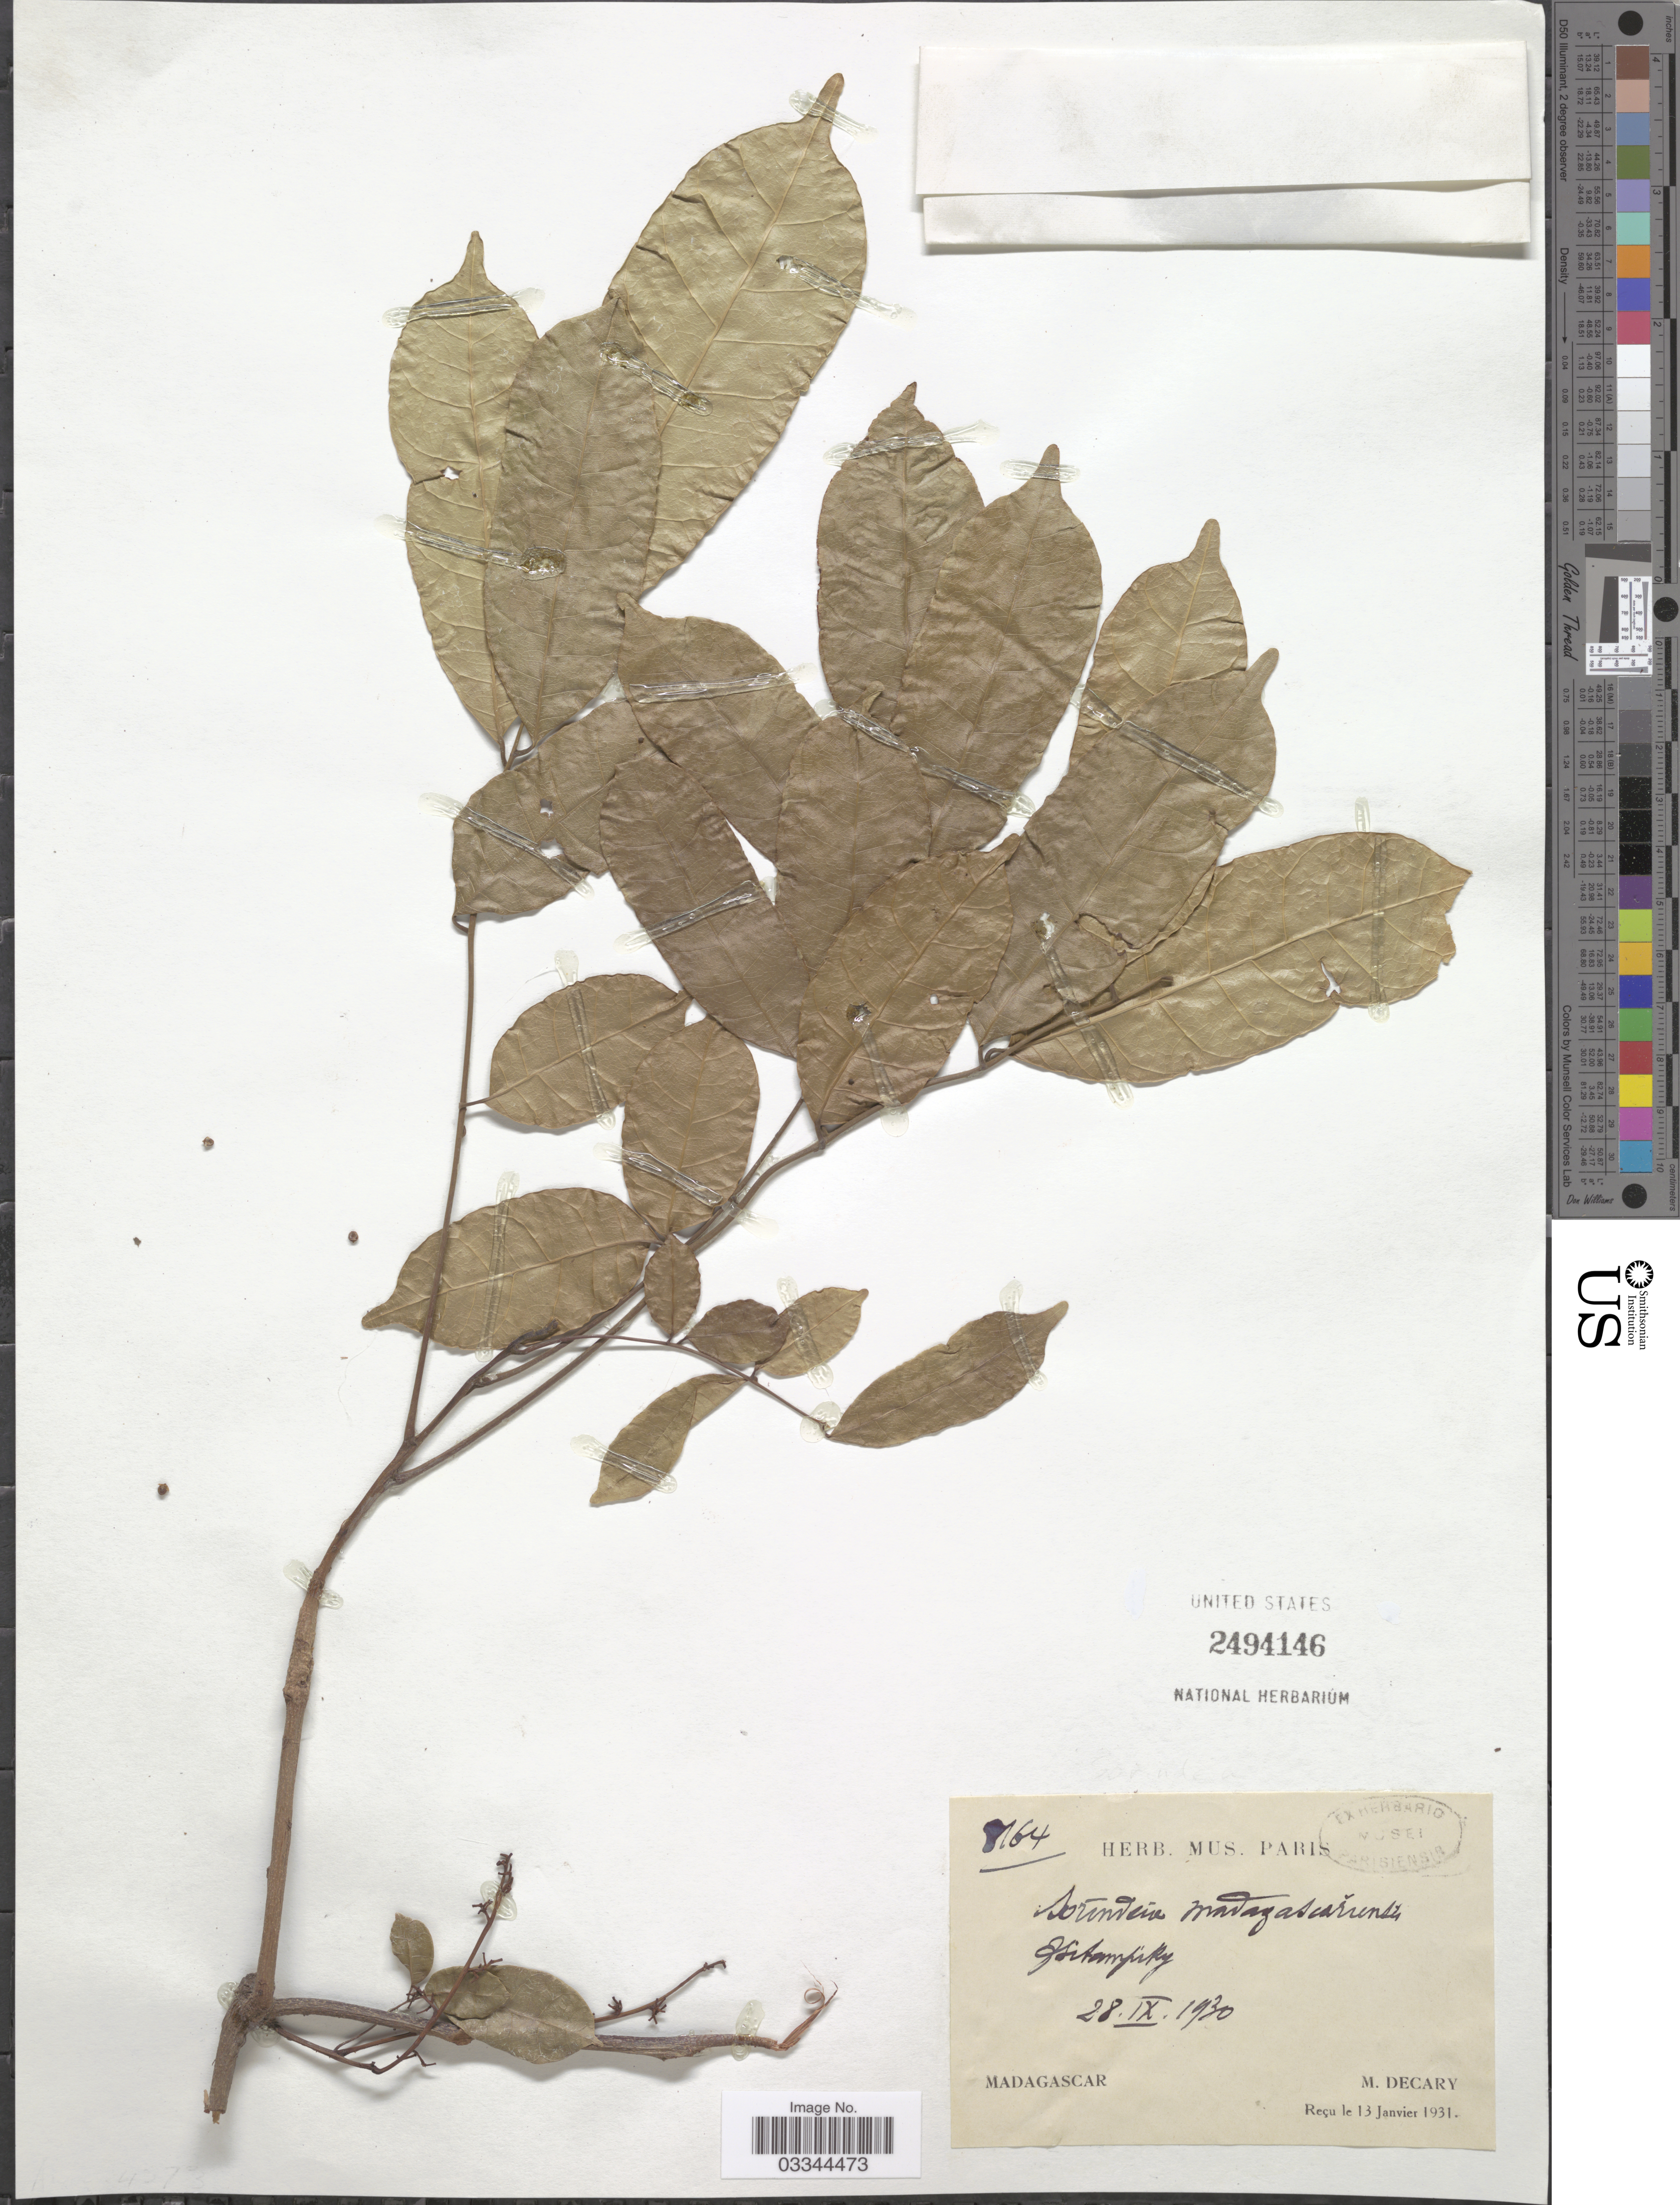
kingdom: Plantae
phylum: Tracheophyta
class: Magnoliopsida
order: Sapindales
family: Anacardiaceae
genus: Sorindeia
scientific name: Sorindeia madagascariensis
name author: Thouars ex DC.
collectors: R. Decary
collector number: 8164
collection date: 1930-09-28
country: Madagascar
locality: Tsitampiky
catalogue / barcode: US 2494146